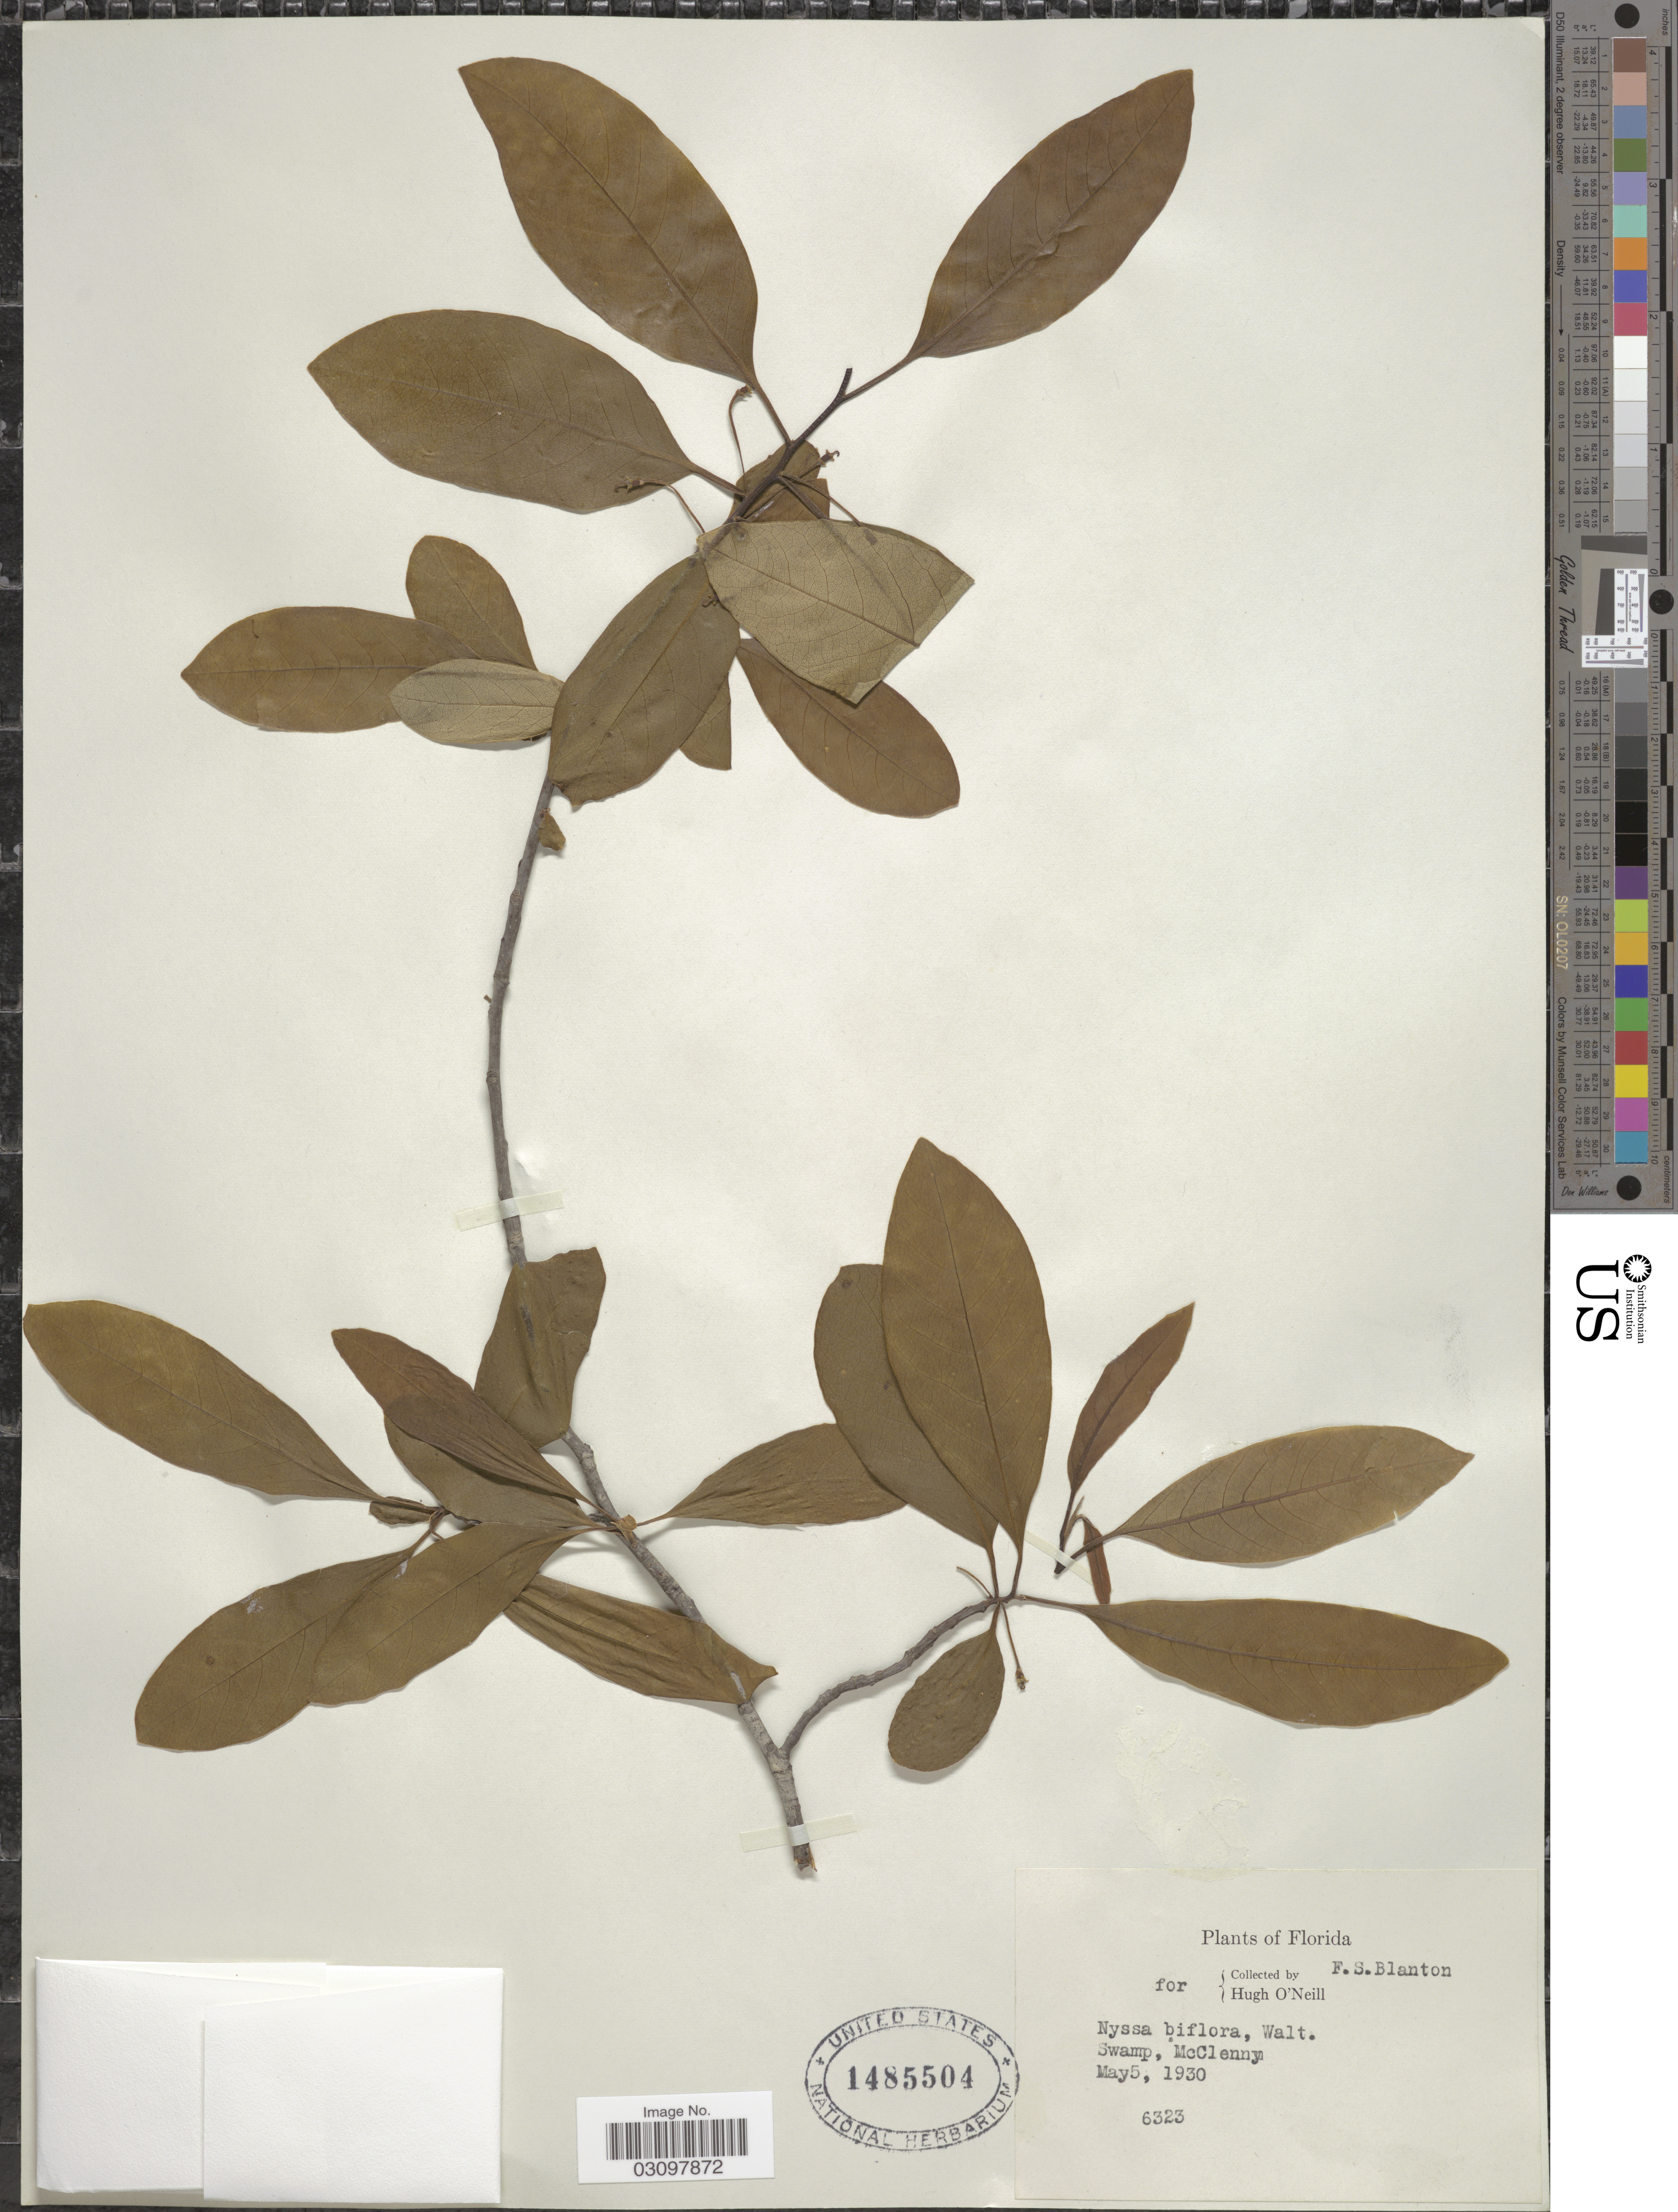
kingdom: Plantae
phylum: Tracheophyta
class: Magnoliopsida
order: Cornales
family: Nyssaceae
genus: Nyssa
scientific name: Nyssa biflora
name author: Walter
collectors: F. S. Blanton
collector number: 6323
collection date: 1930-05-05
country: United States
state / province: Florida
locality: Swamp, McClenny.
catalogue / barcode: US 1485504